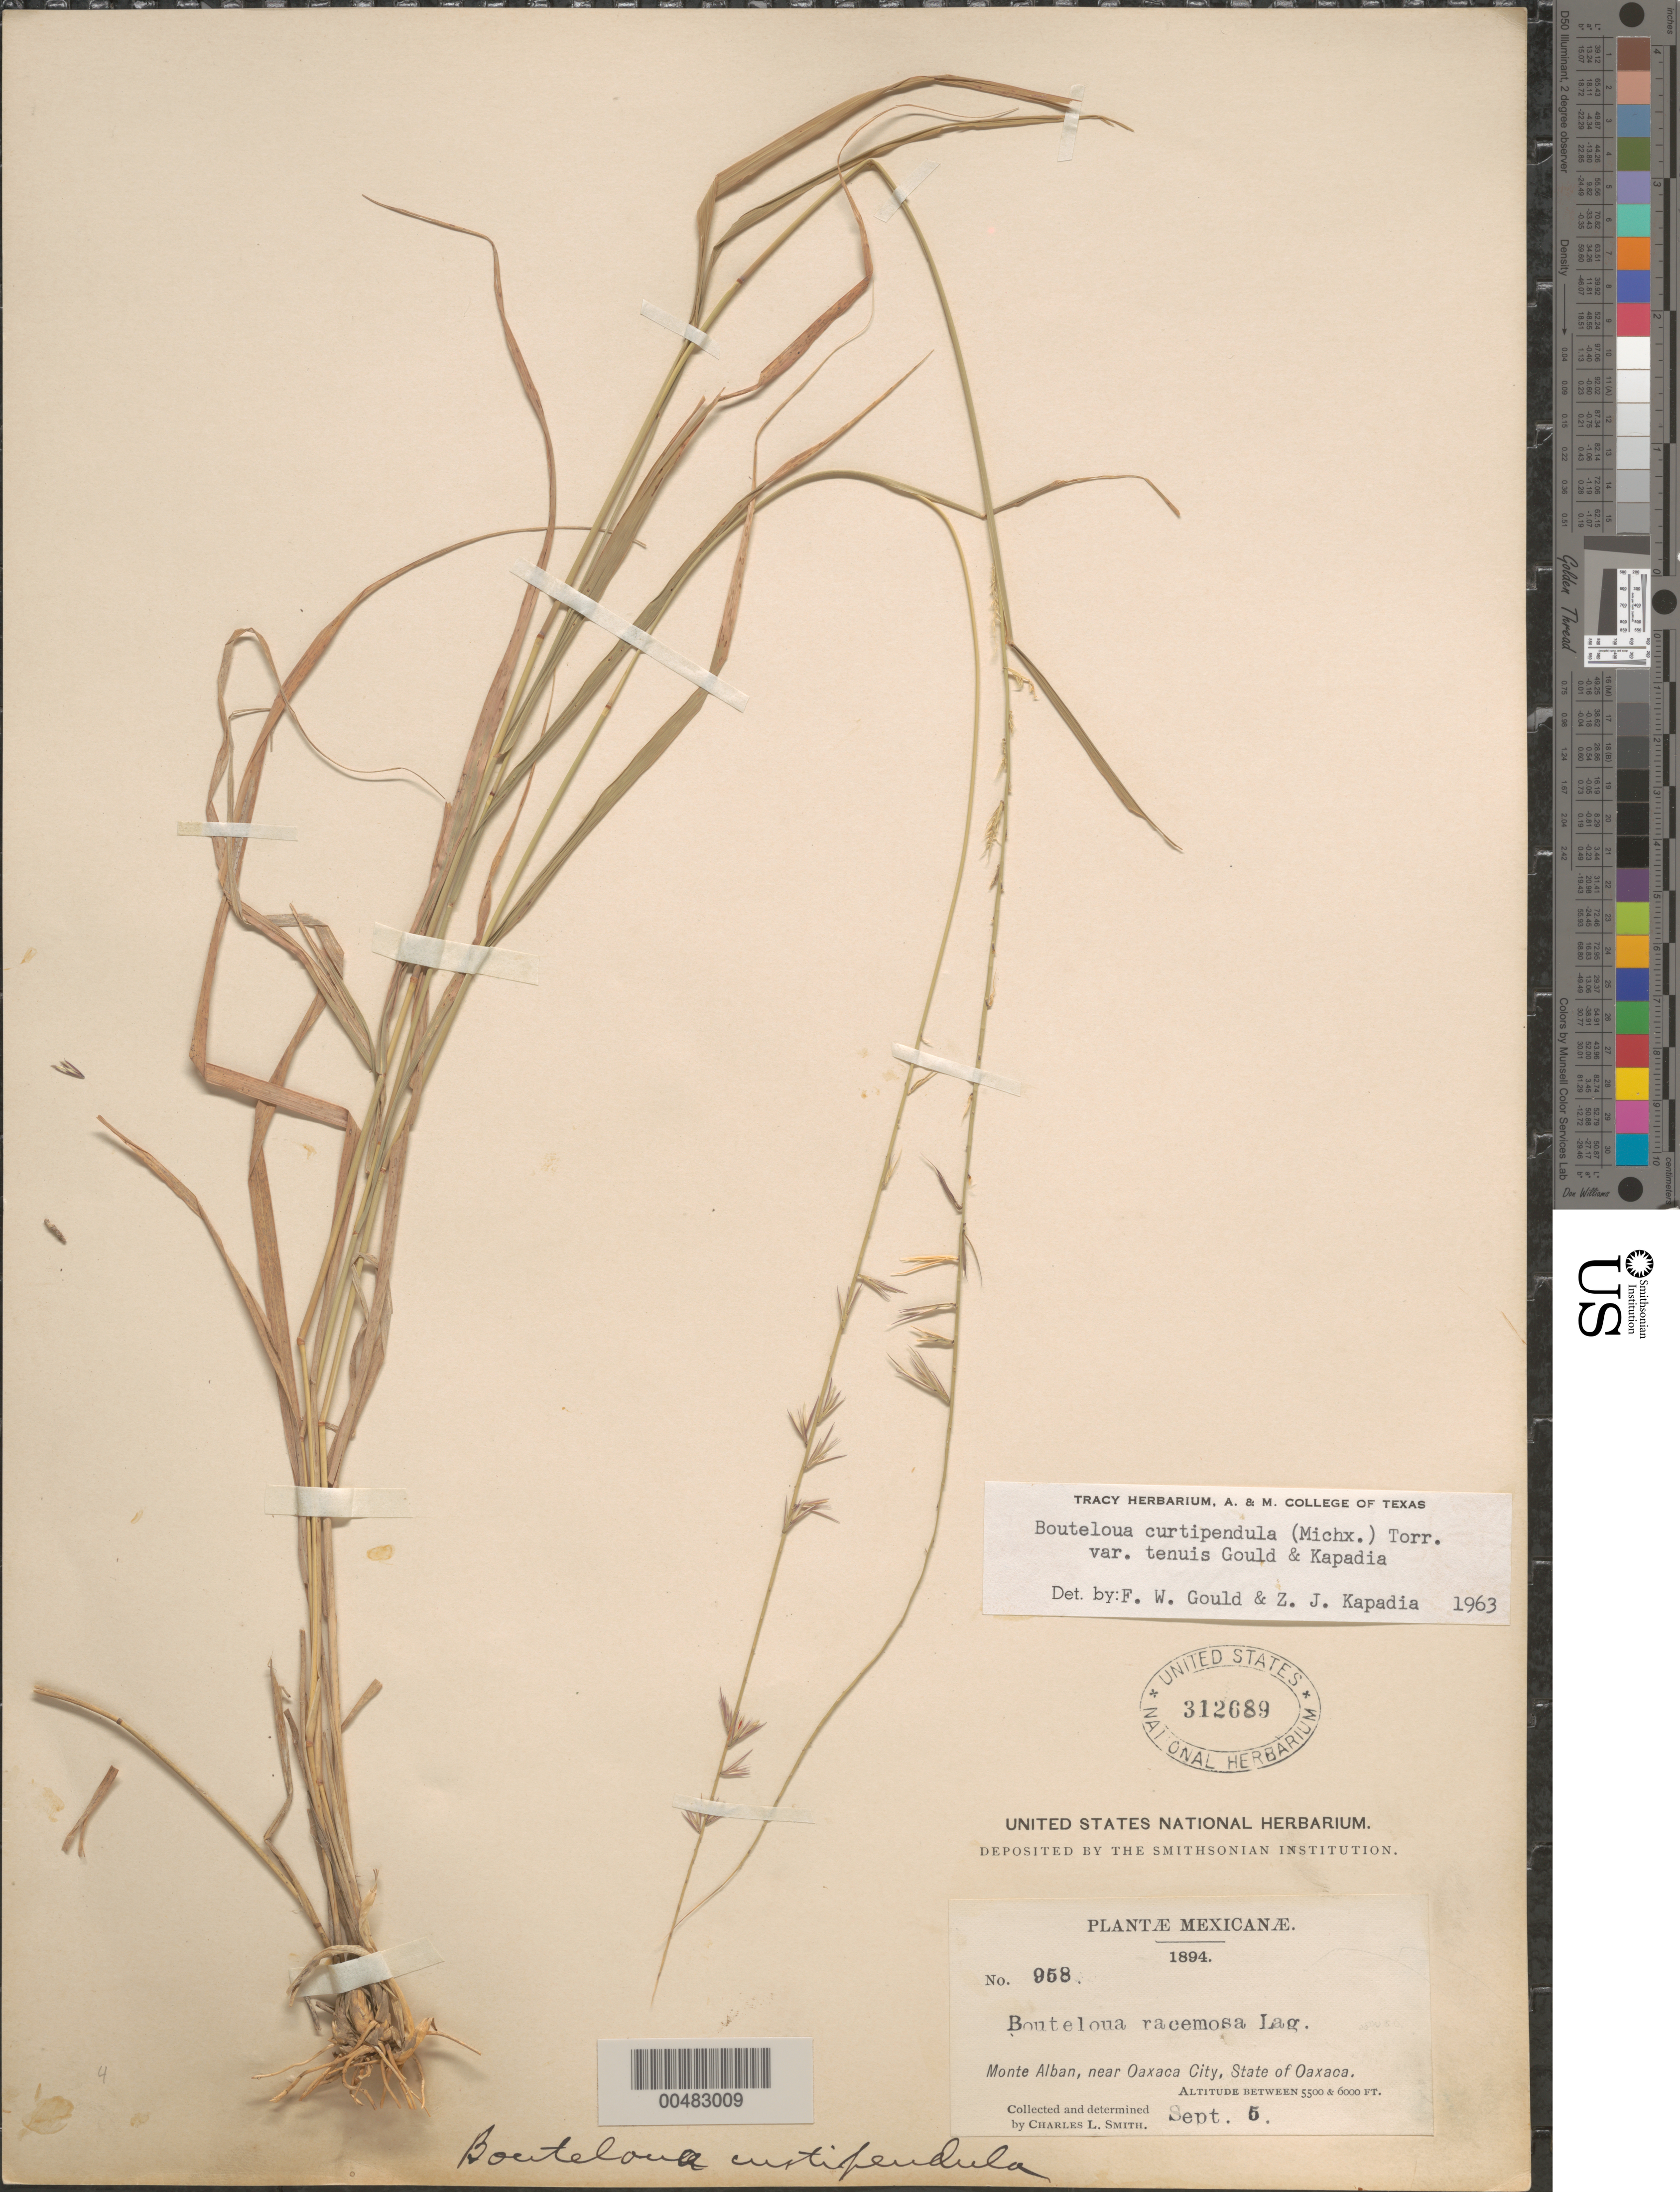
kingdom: Plantae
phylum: Tracheophyta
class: Liliopsida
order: Poales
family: Poaceae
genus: Bouteloua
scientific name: Bouteloua curtipendula var. tenuis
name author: Gould & Kapadia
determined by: Gould, F. W.; Kapadia, Zarir J.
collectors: C. L. Smith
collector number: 958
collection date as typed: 5 Sep 1894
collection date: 1894-09-05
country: Mexico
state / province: Oaxaca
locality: Monte Alban, near Oaxaca City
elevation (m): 1676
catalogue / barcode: US 312689